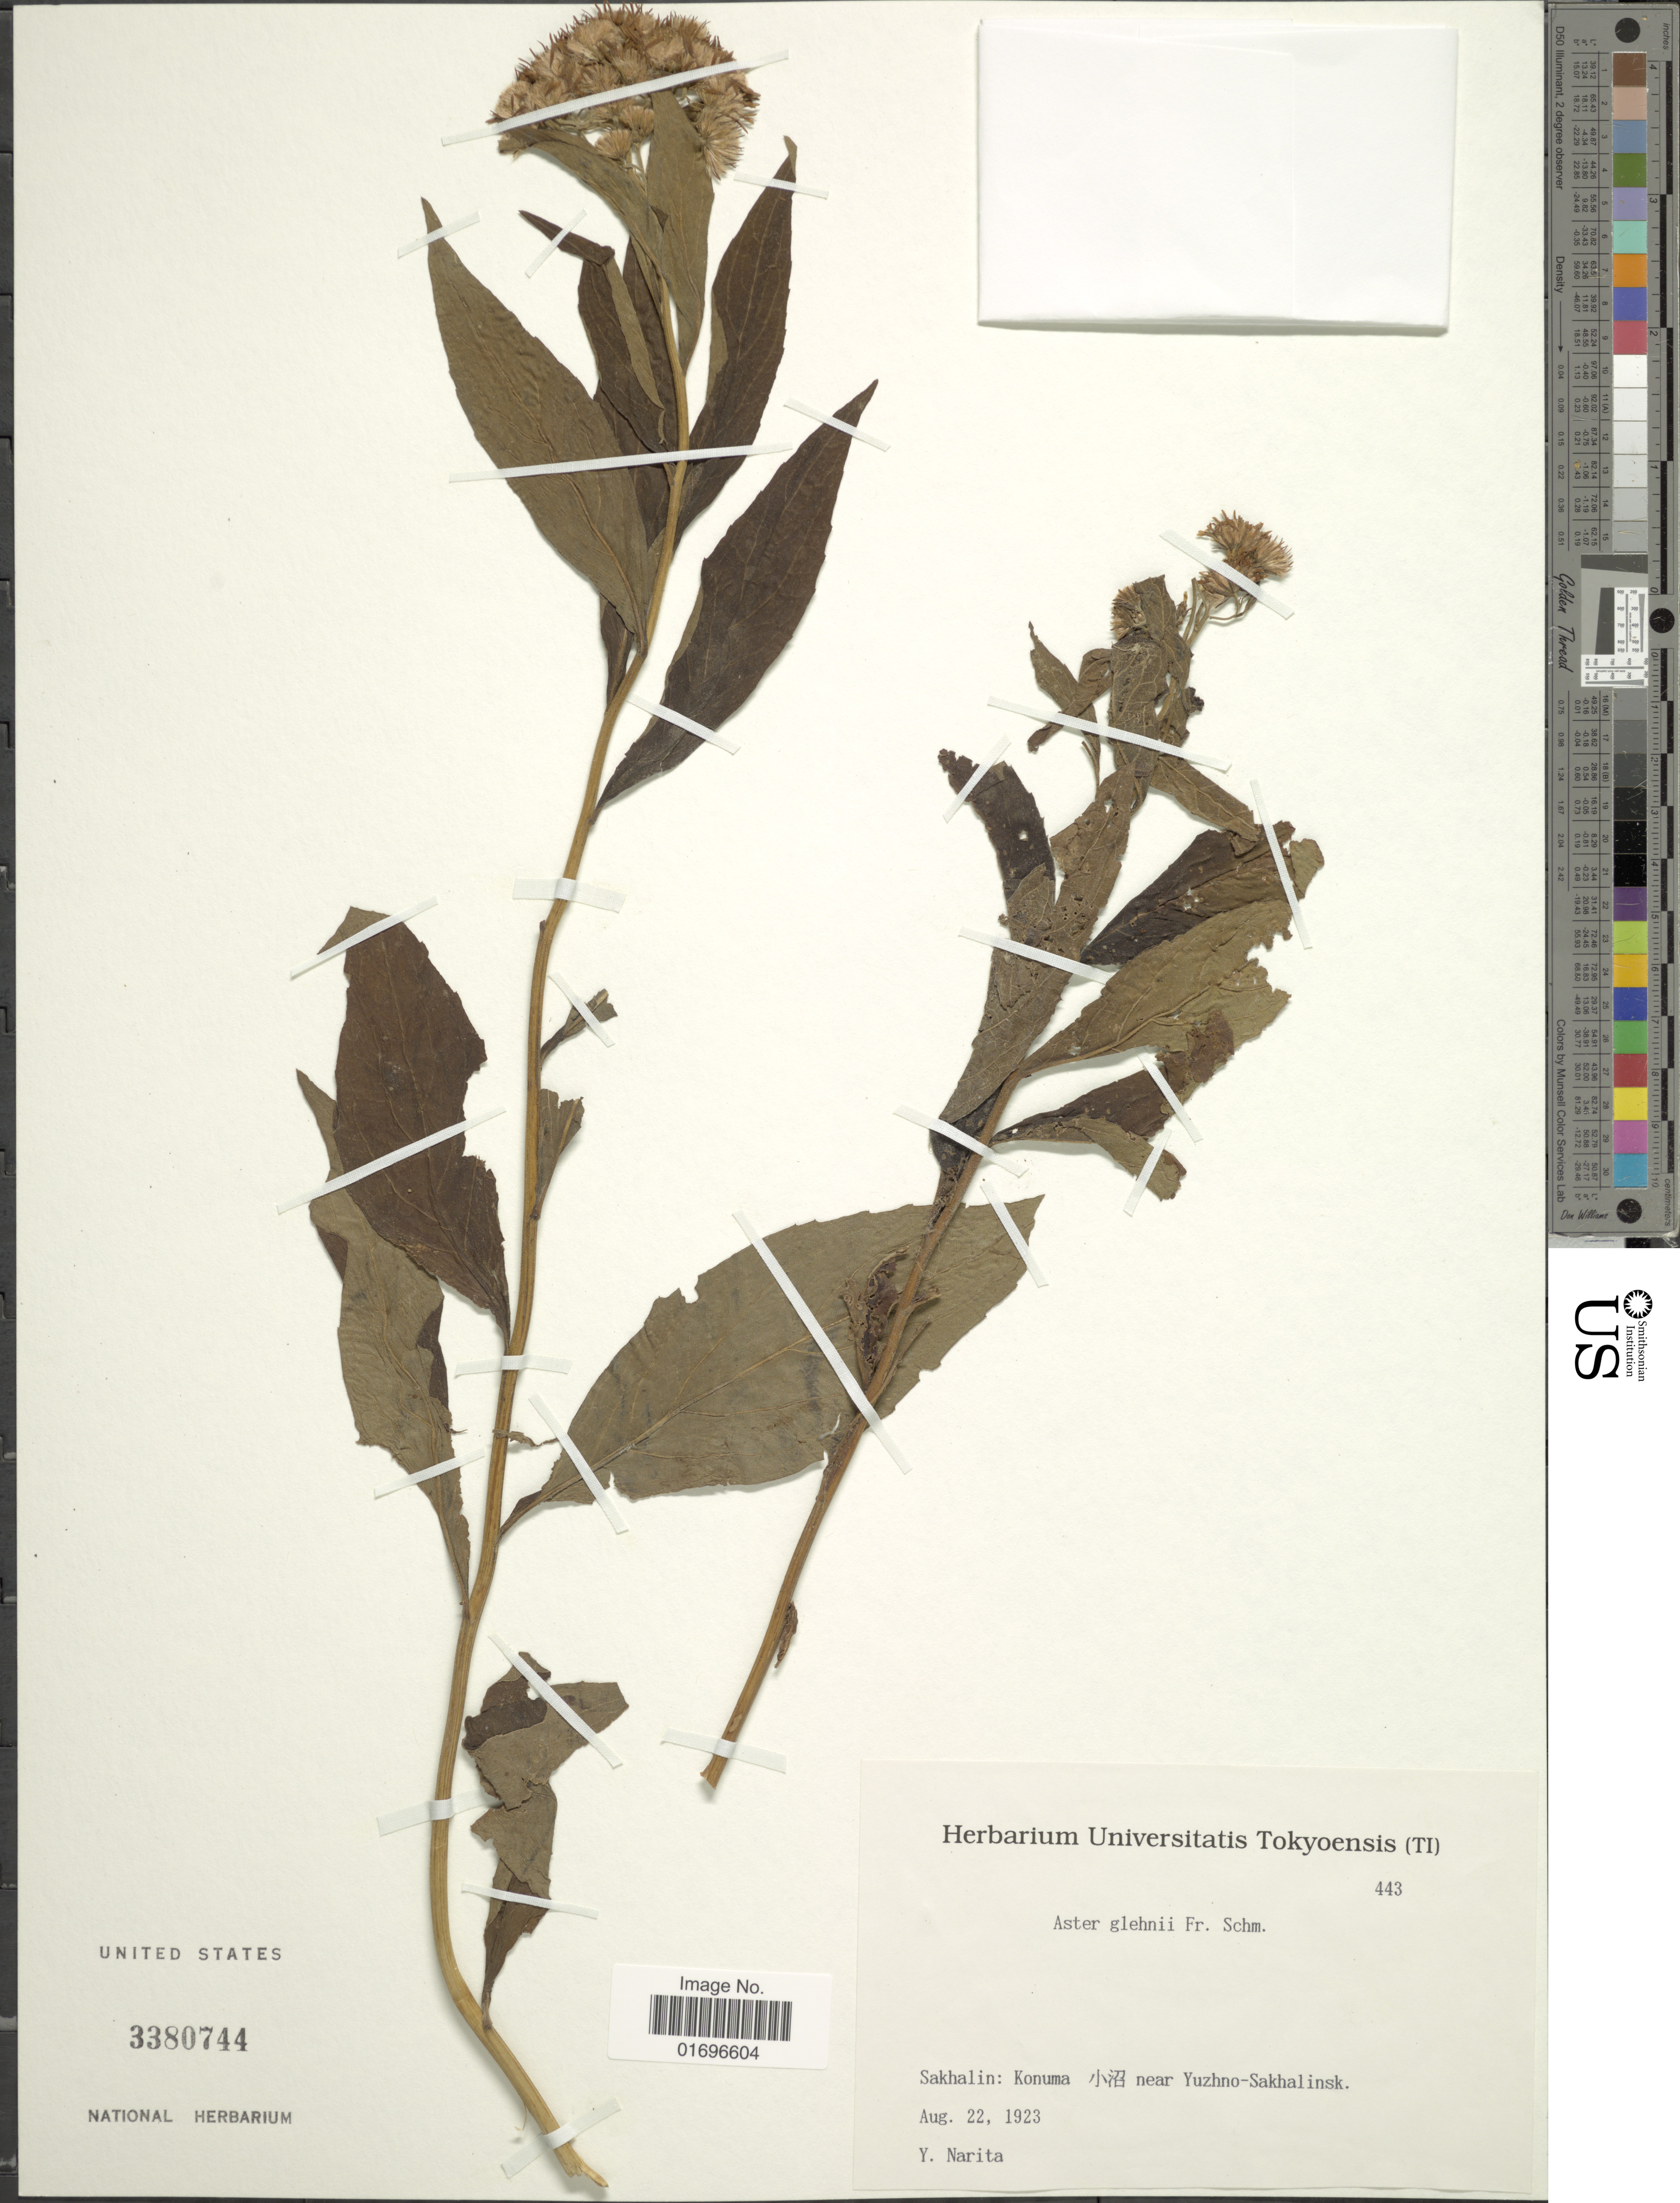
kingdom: Plantae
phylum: Tracheophyta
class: Magnoliopsida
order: Asterales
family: Asteraceae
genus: Aster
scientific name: Aster glehnii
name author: F. Schmidt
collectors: Narita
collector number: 443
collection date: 1923-08-22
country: Russian Federation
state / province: Sakhalin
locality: Sakhalin: Konuma, near Yuzhno-Sakhalinsk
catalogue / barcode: US 3380744